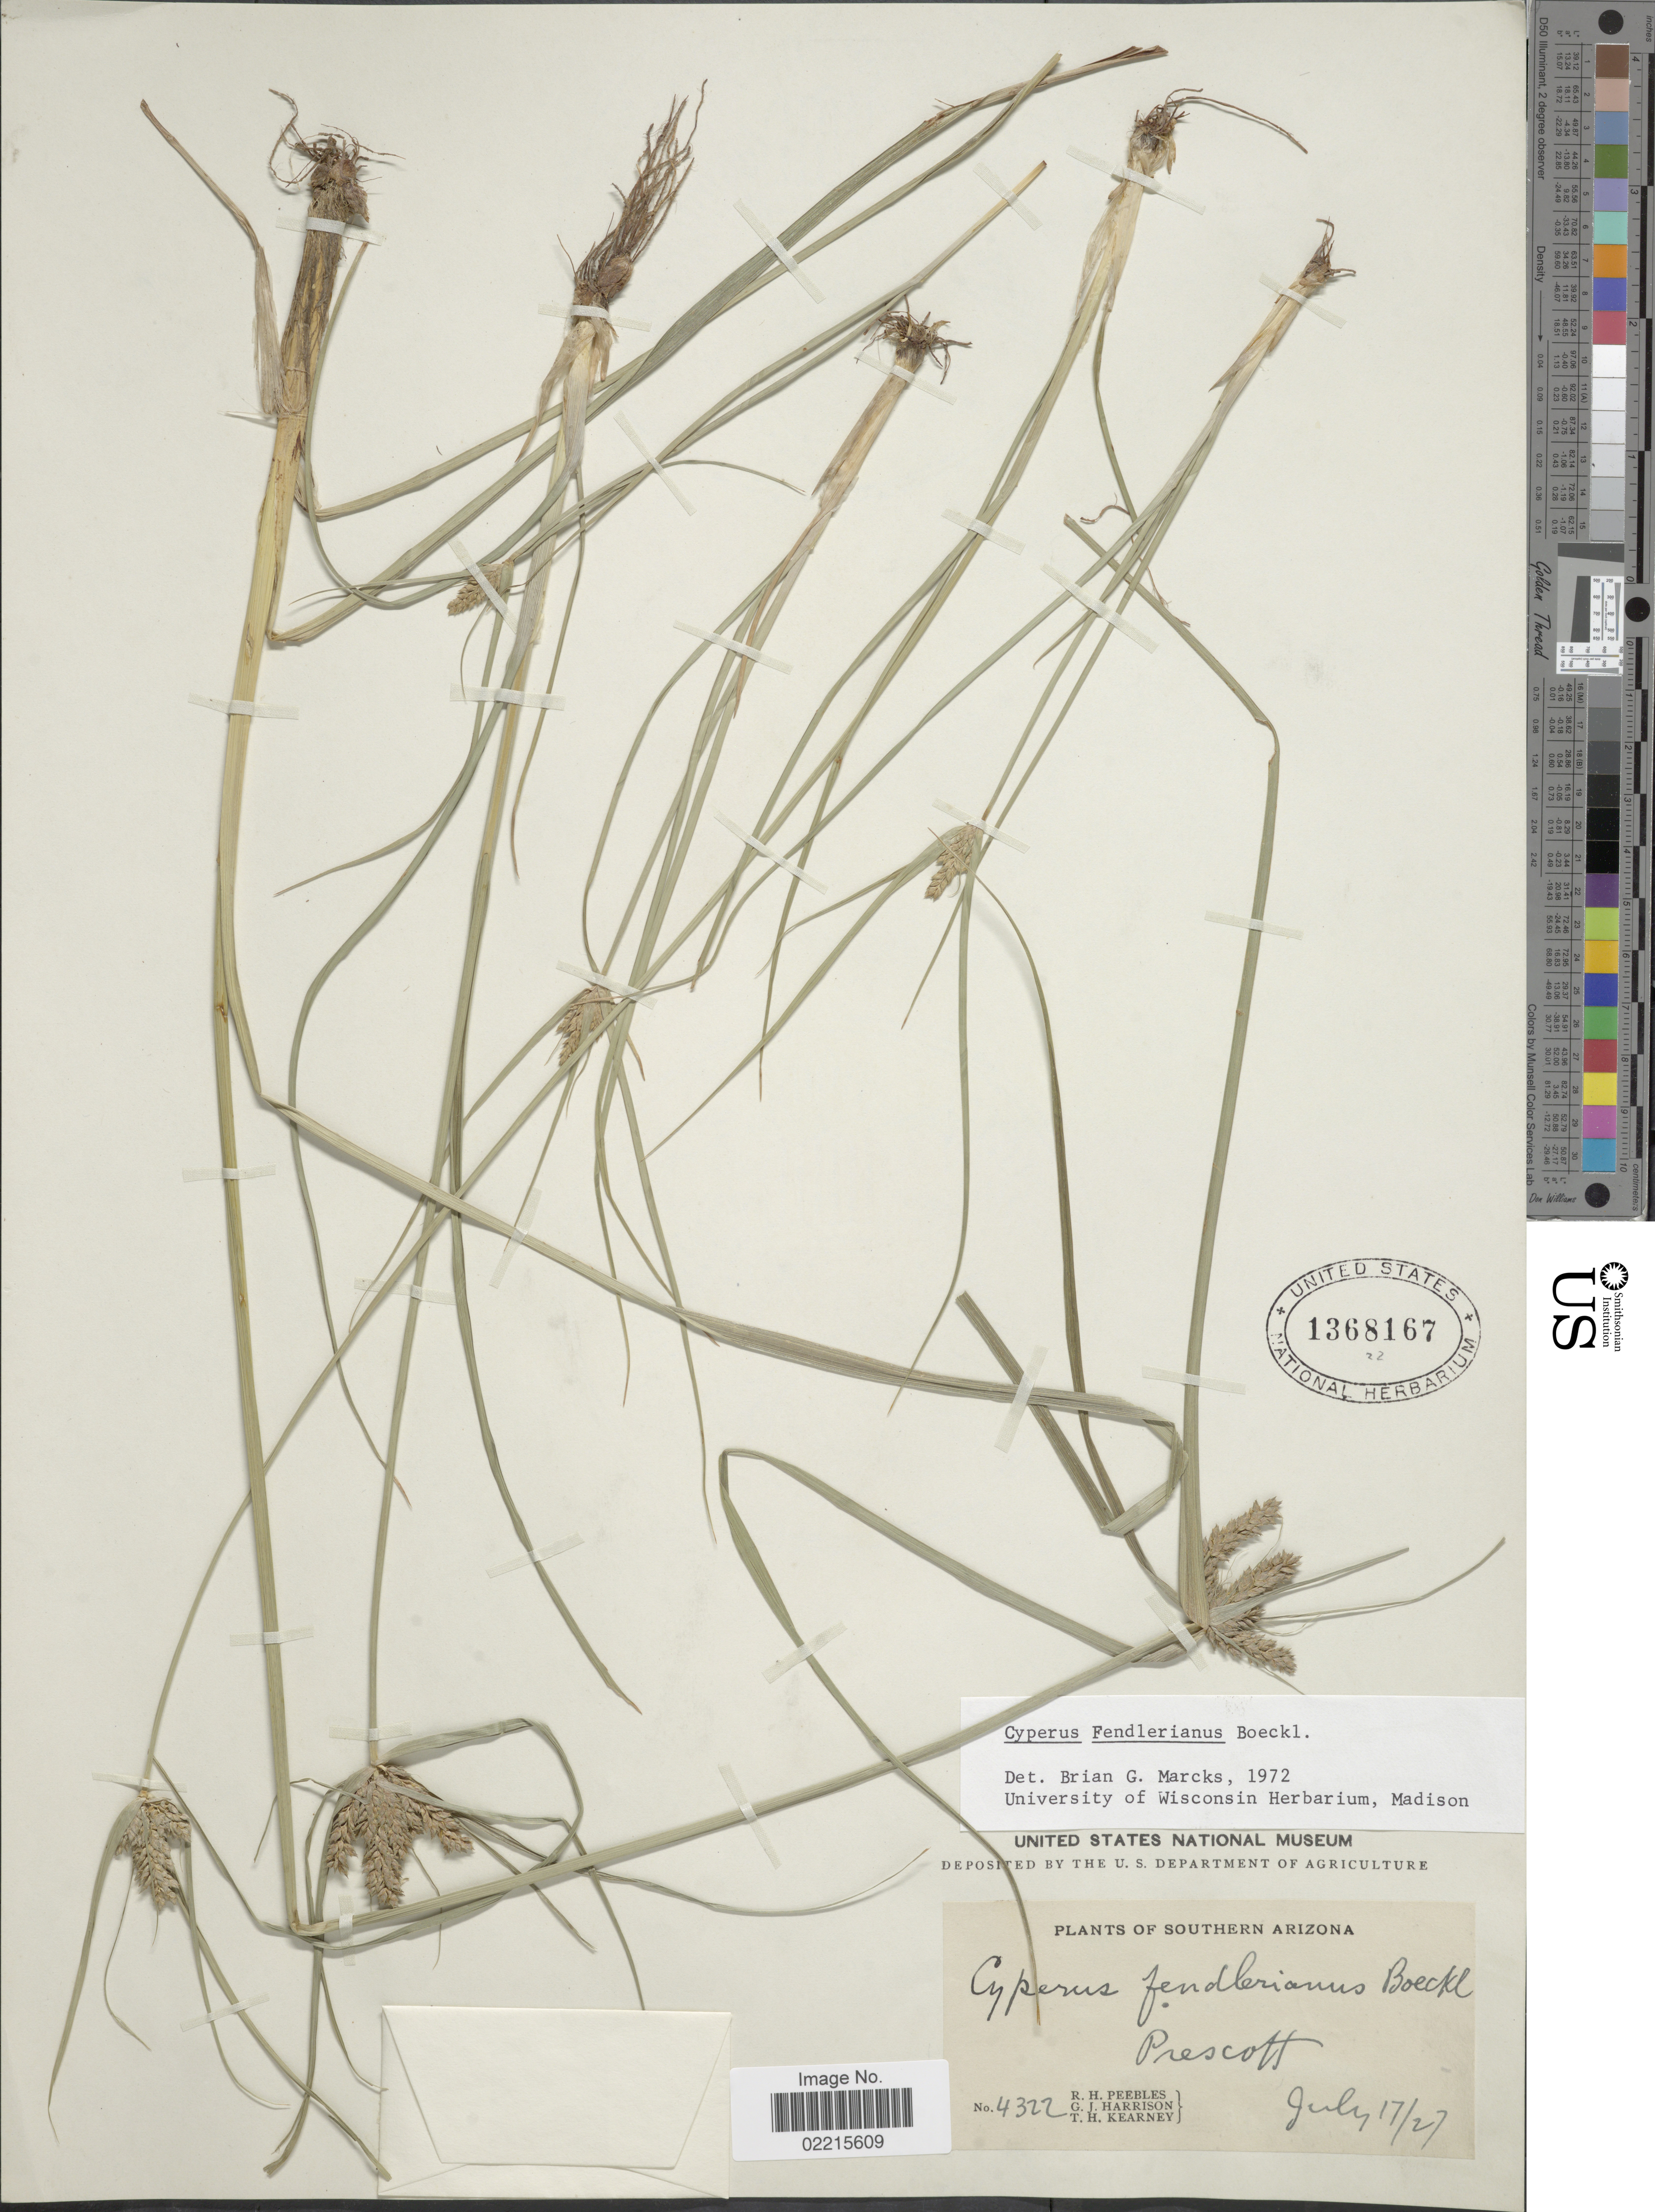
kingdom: Plantae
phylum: Tracheophyta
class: Liliopsida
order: Poales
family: Cyperaceae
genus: Cyperus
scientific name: Cyperus fendlerianus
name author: Boeckeler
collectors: R. H. Peebles, G. J. Harrison & T. H. Kearney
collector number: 4322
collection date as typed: Transcribed d/m/y: 17/7/27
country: United States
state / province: Arizona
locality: Southern Arizona, Prescott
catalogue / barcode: US 1368167